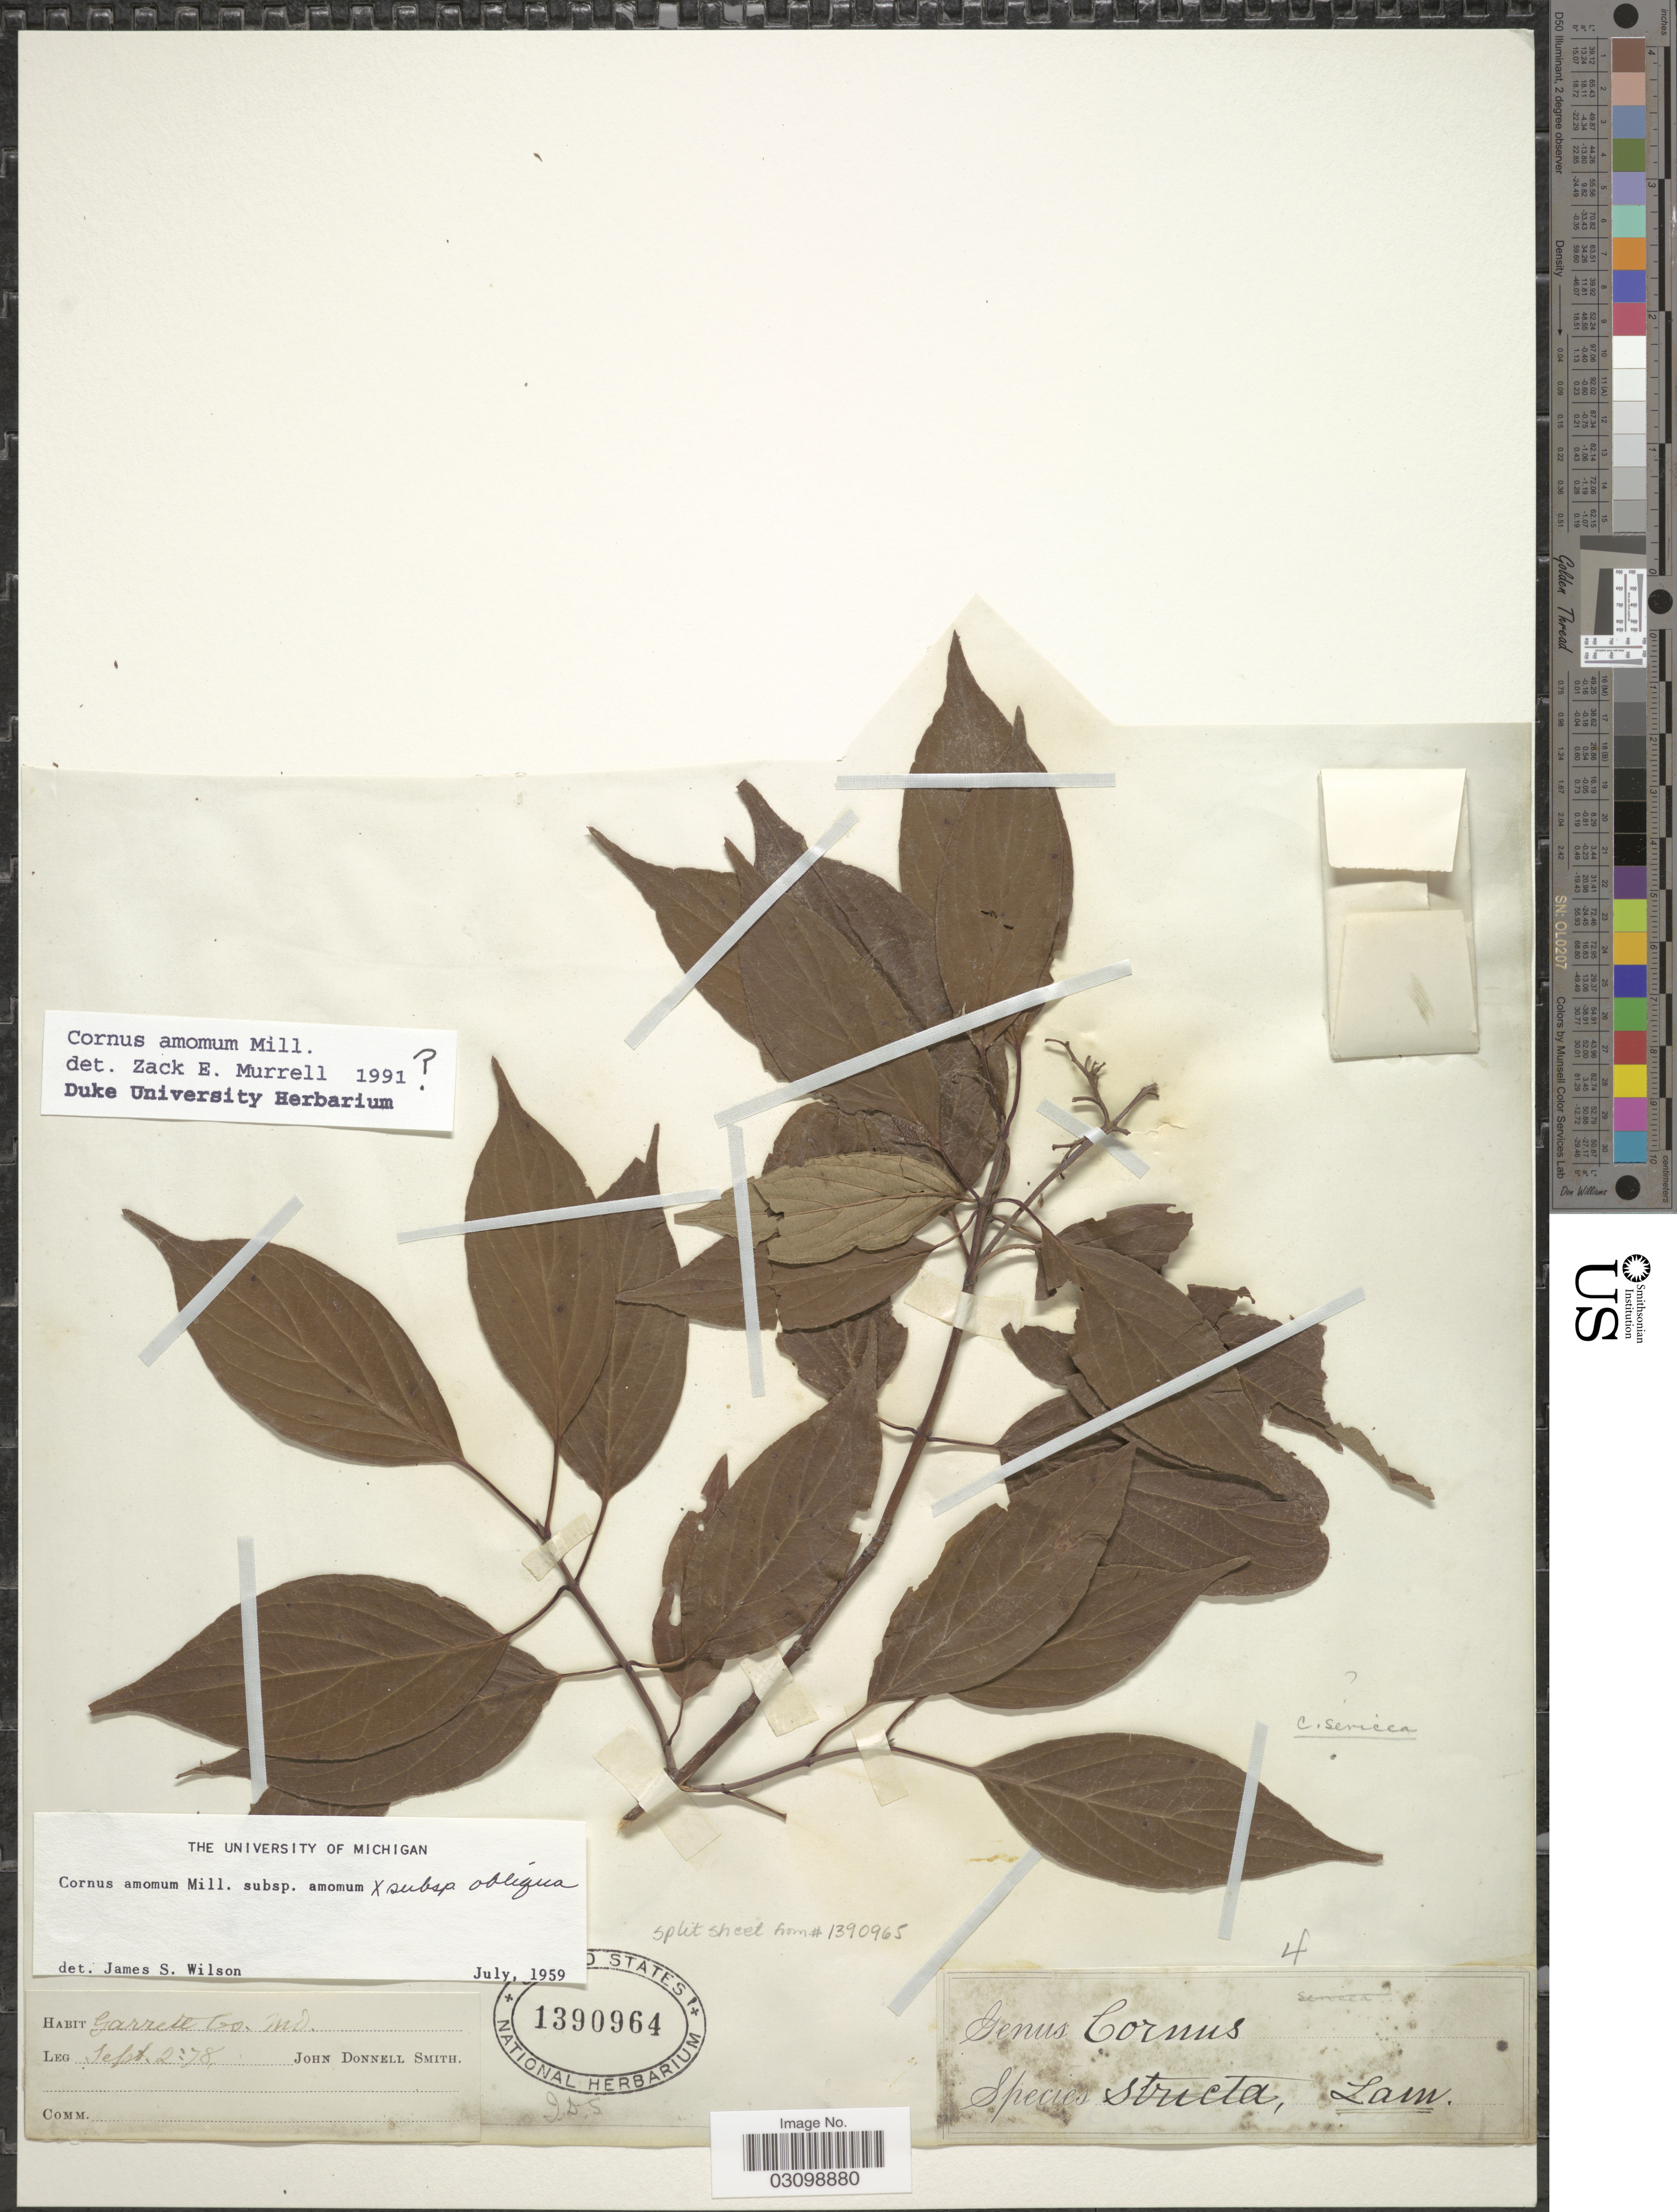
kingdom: Plantae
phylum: Tracheophyta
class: Magnoliopsida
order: Cornales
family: Cornaceae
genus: Cornus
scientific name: Cornus amomum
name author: Mill.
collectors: J. Donnell Smith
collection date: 1878-09-02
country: United States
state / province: Maryland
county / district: Garrett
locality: Garrett Co.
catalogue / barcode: US 1390964